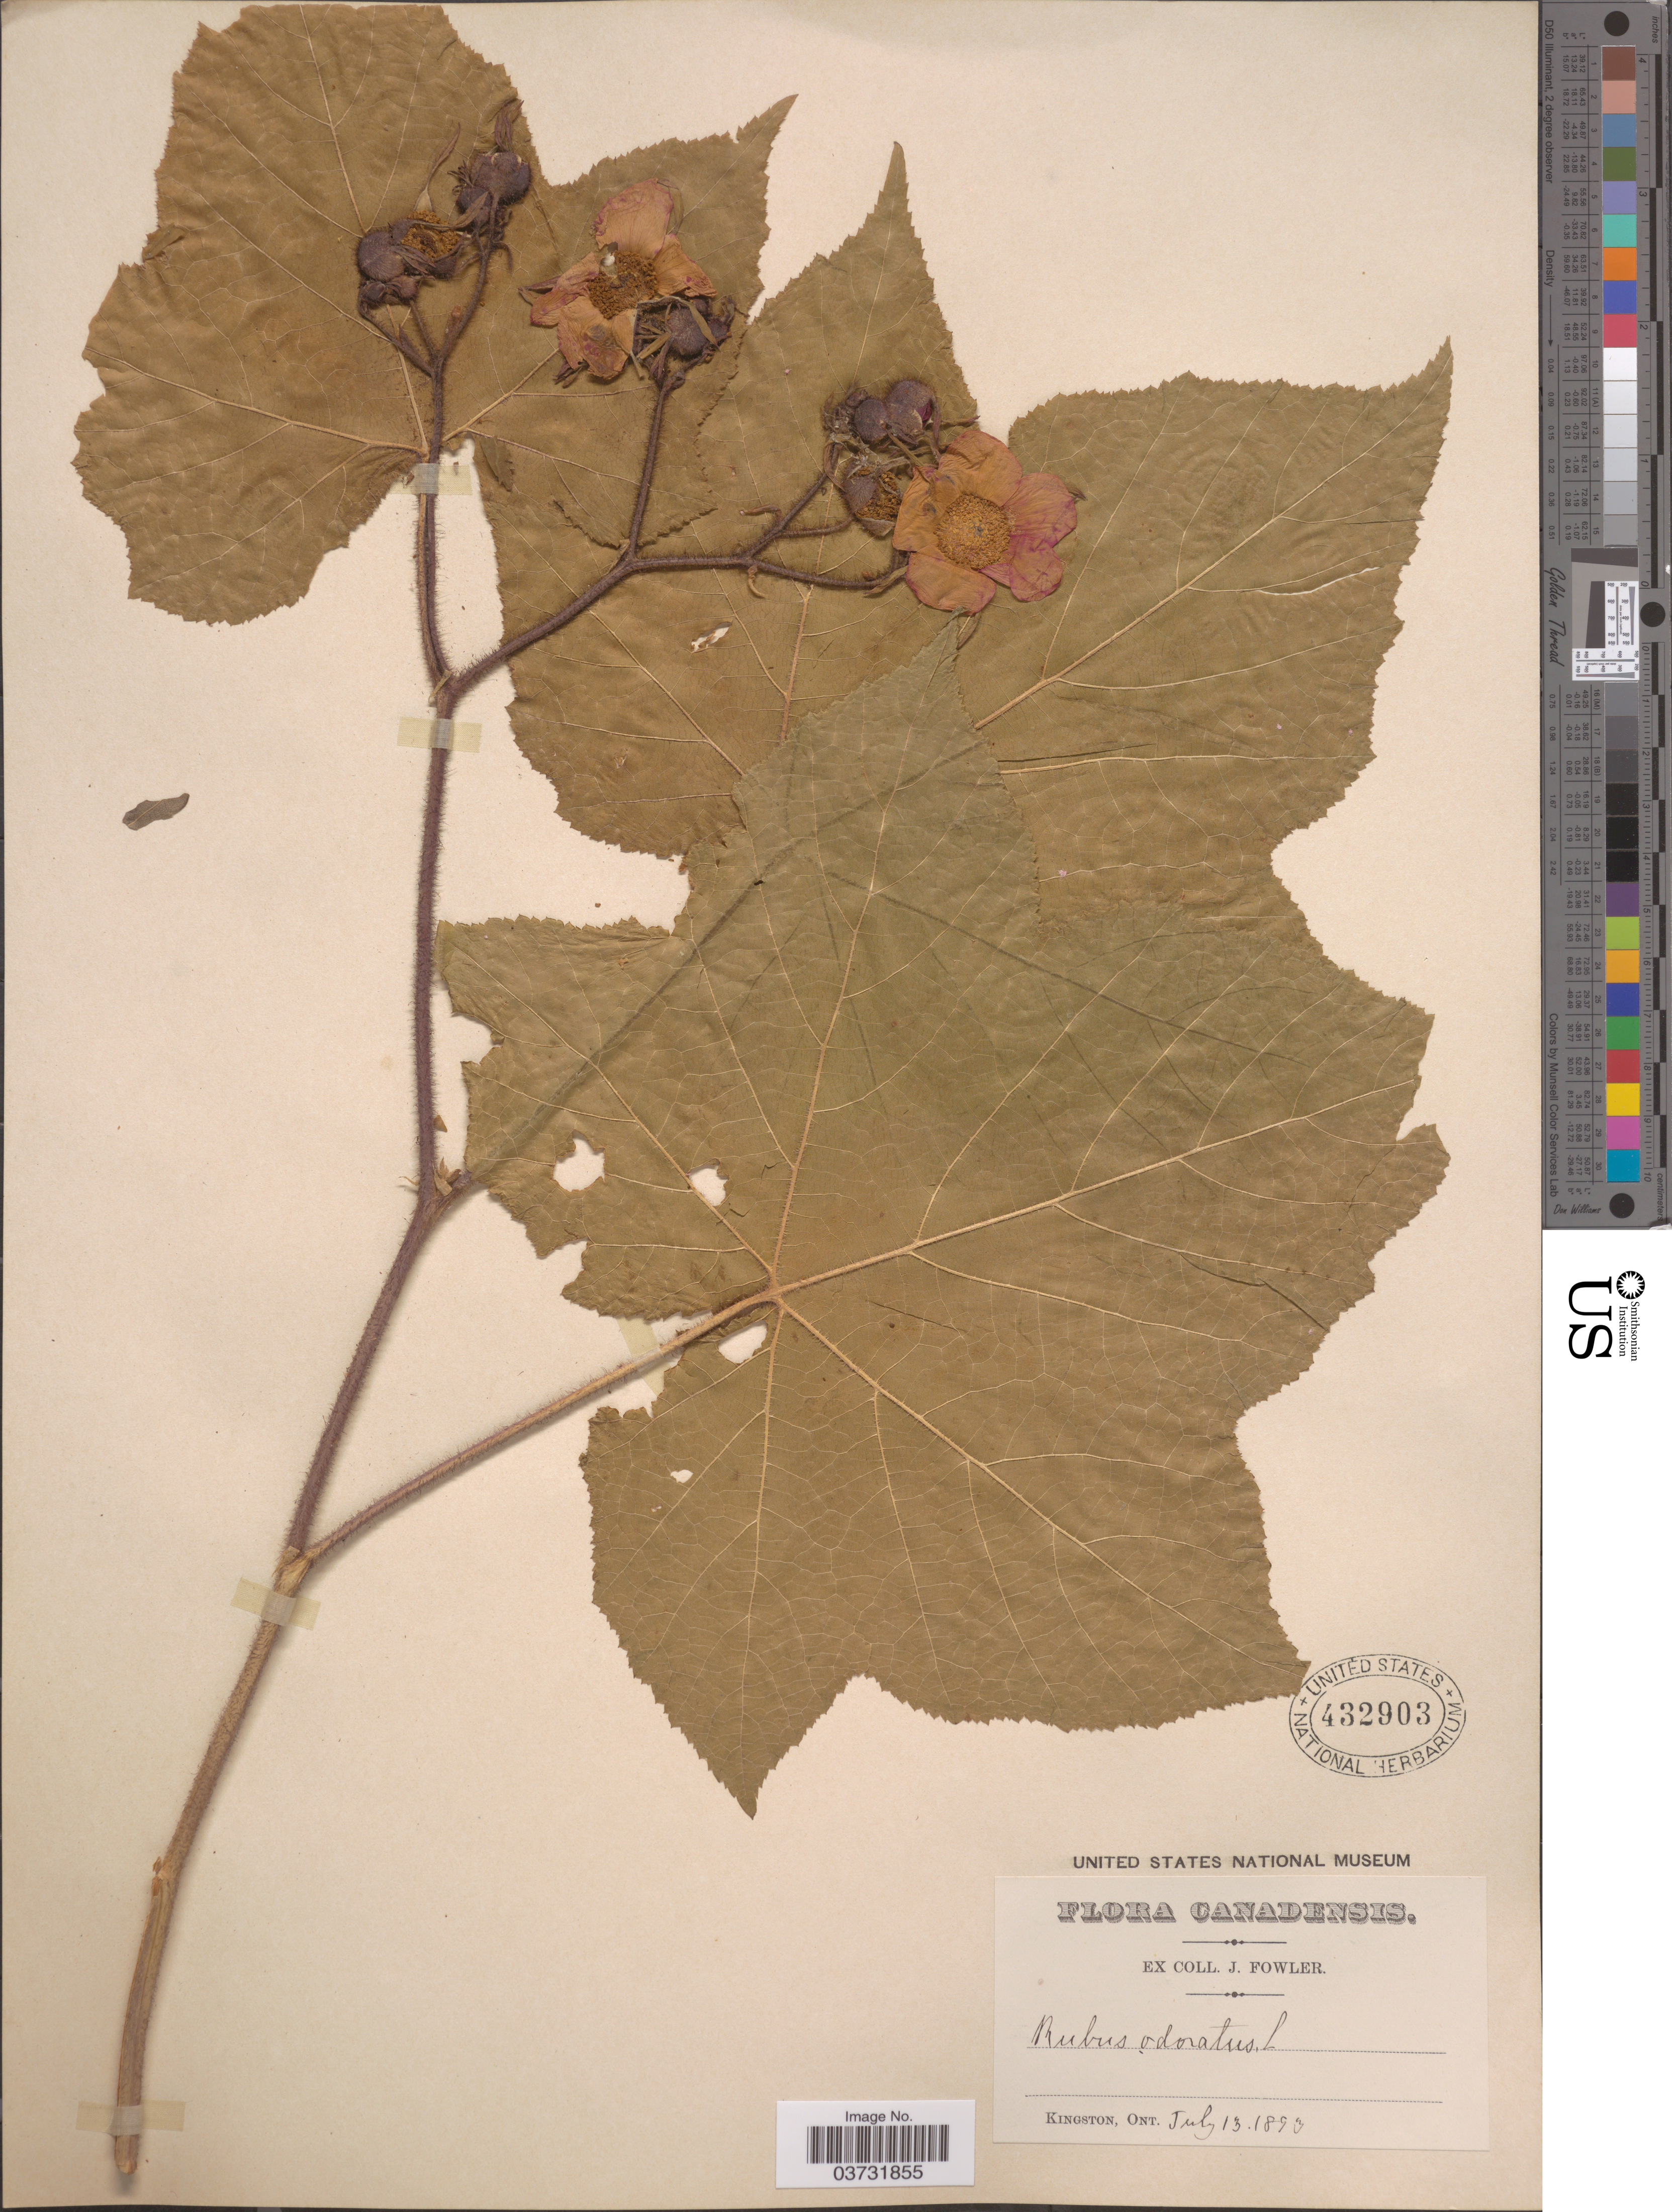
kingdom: Plantae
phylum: Tracheophyta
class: Magnoliopsida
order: Rosales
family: Rosaceae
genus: Rubus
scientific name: Rubus odoratus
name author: L.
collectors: J. Fowler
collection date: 1893-07-13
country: Canada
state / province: Ontario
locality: Kingston.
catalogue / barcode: US 432903